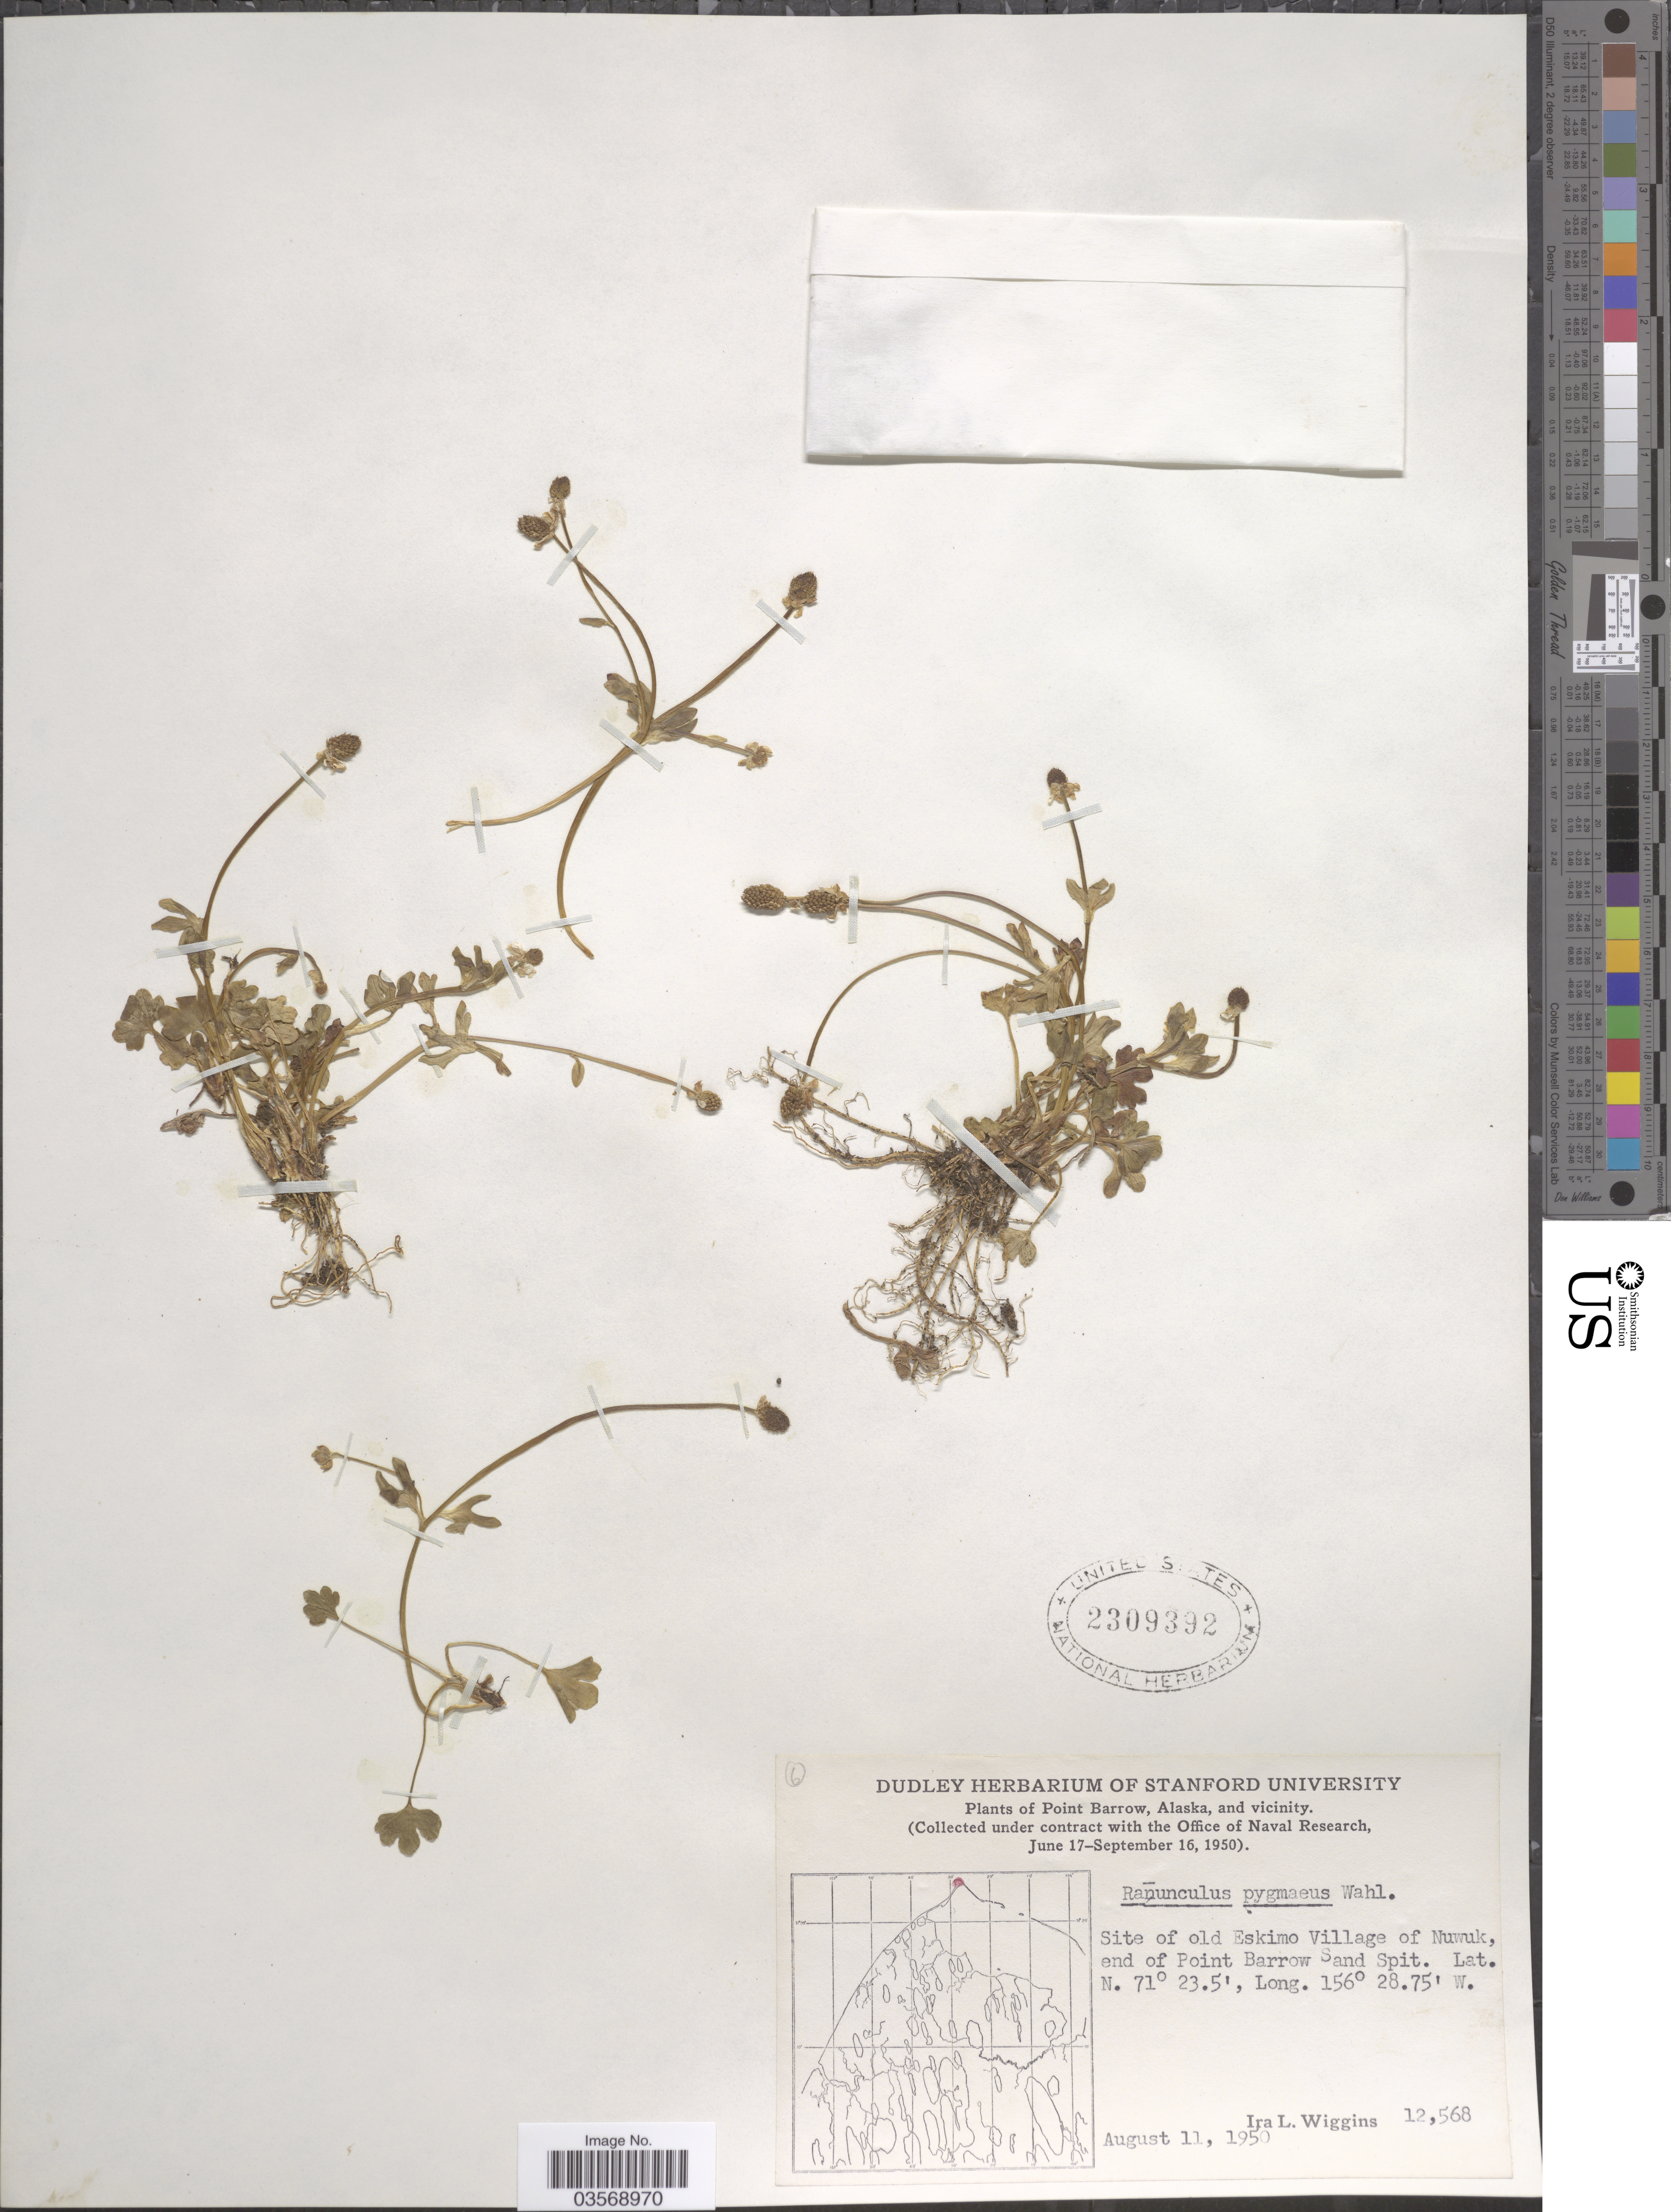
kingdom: Plantae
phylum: Tracheophyta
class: Magnoliopsida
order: Ranunculales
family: Ranunculaceae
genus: Ranunculus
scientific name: Ranunculus pygmaeus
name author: Wahlenb.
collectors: I. L. Wiggins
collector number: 12568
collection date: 1950-08-11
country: United States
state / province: Alaska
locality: Point Barrow, Alaska, and vicinity. Site of old Eskimo Village of Nuwuk, end of Point Barrow Sand Spit.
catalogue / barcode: US 2309392